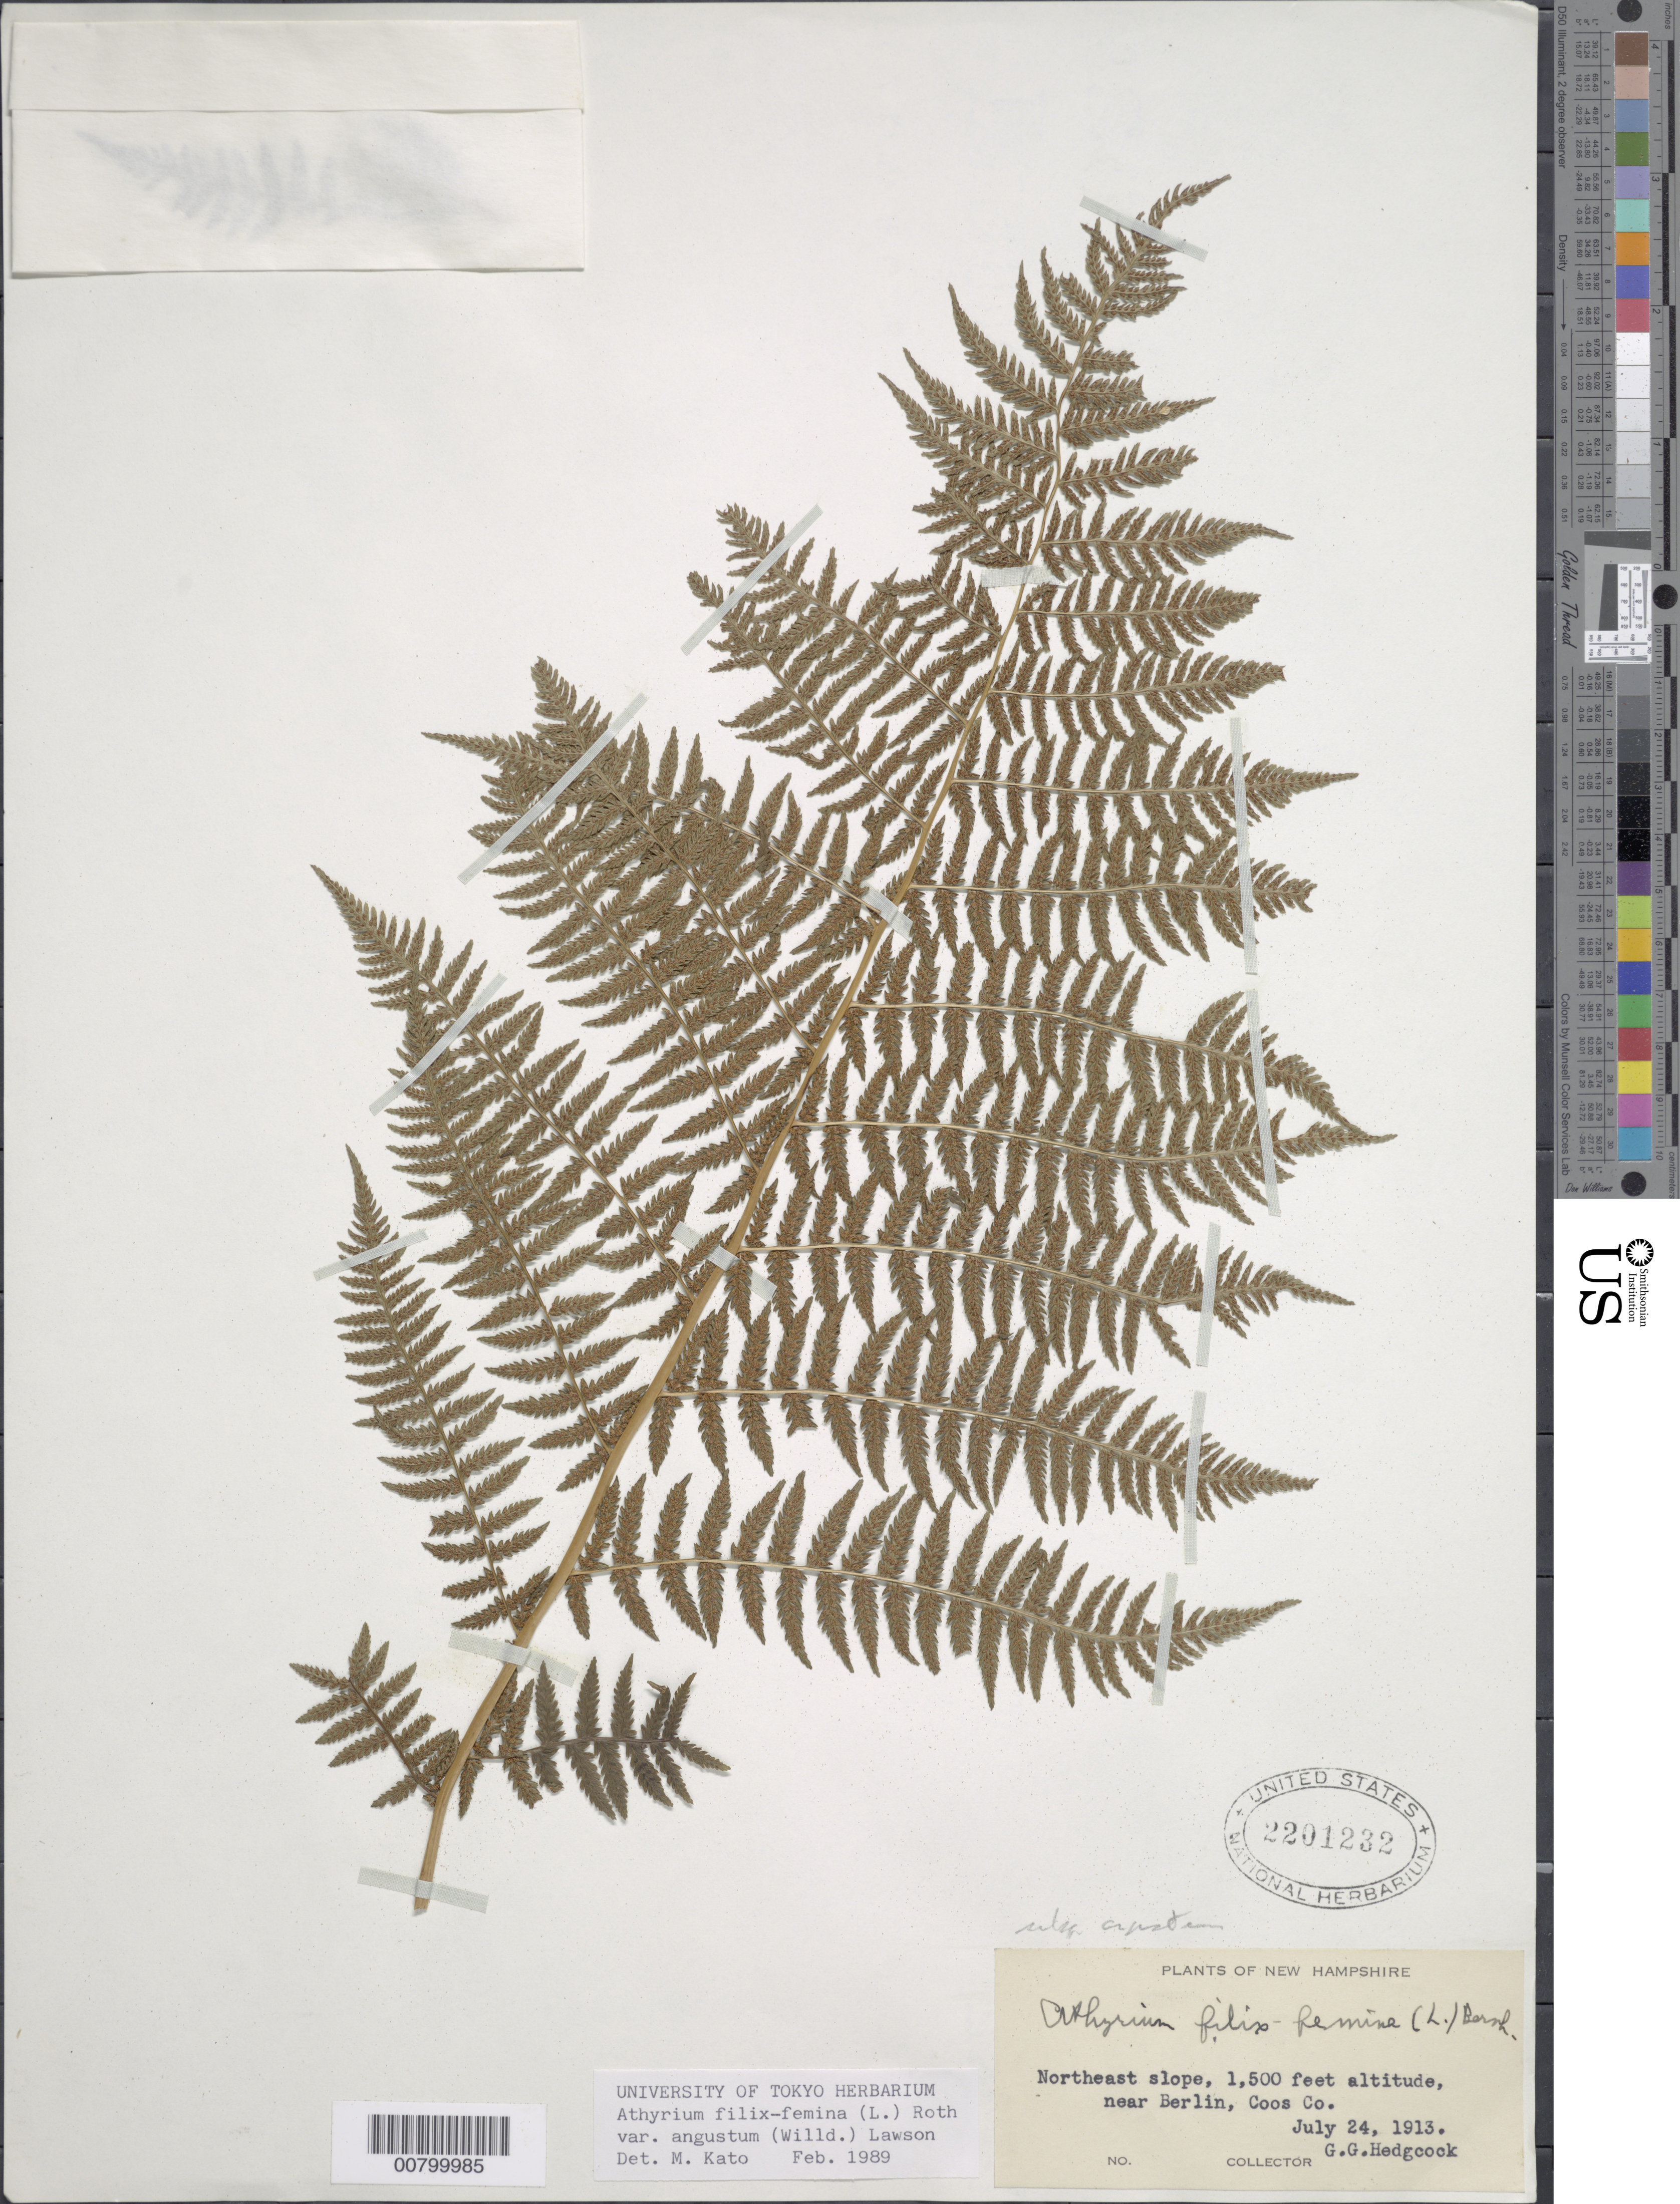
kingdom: Plantae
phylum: Tracheophyta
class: Polypodiopsida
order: Polypodiales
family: Athyriaceae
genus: Athyrium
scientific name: Athyrium filix-femina subsp. angustatum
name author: (Willd.) R.T. Clausen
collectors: G. Hedgcock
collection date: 1913-07-24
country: United States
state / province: New Hampshire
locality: Northeast slope, near Berlin, Coos Co.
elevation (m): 457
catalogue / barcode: US 2201232